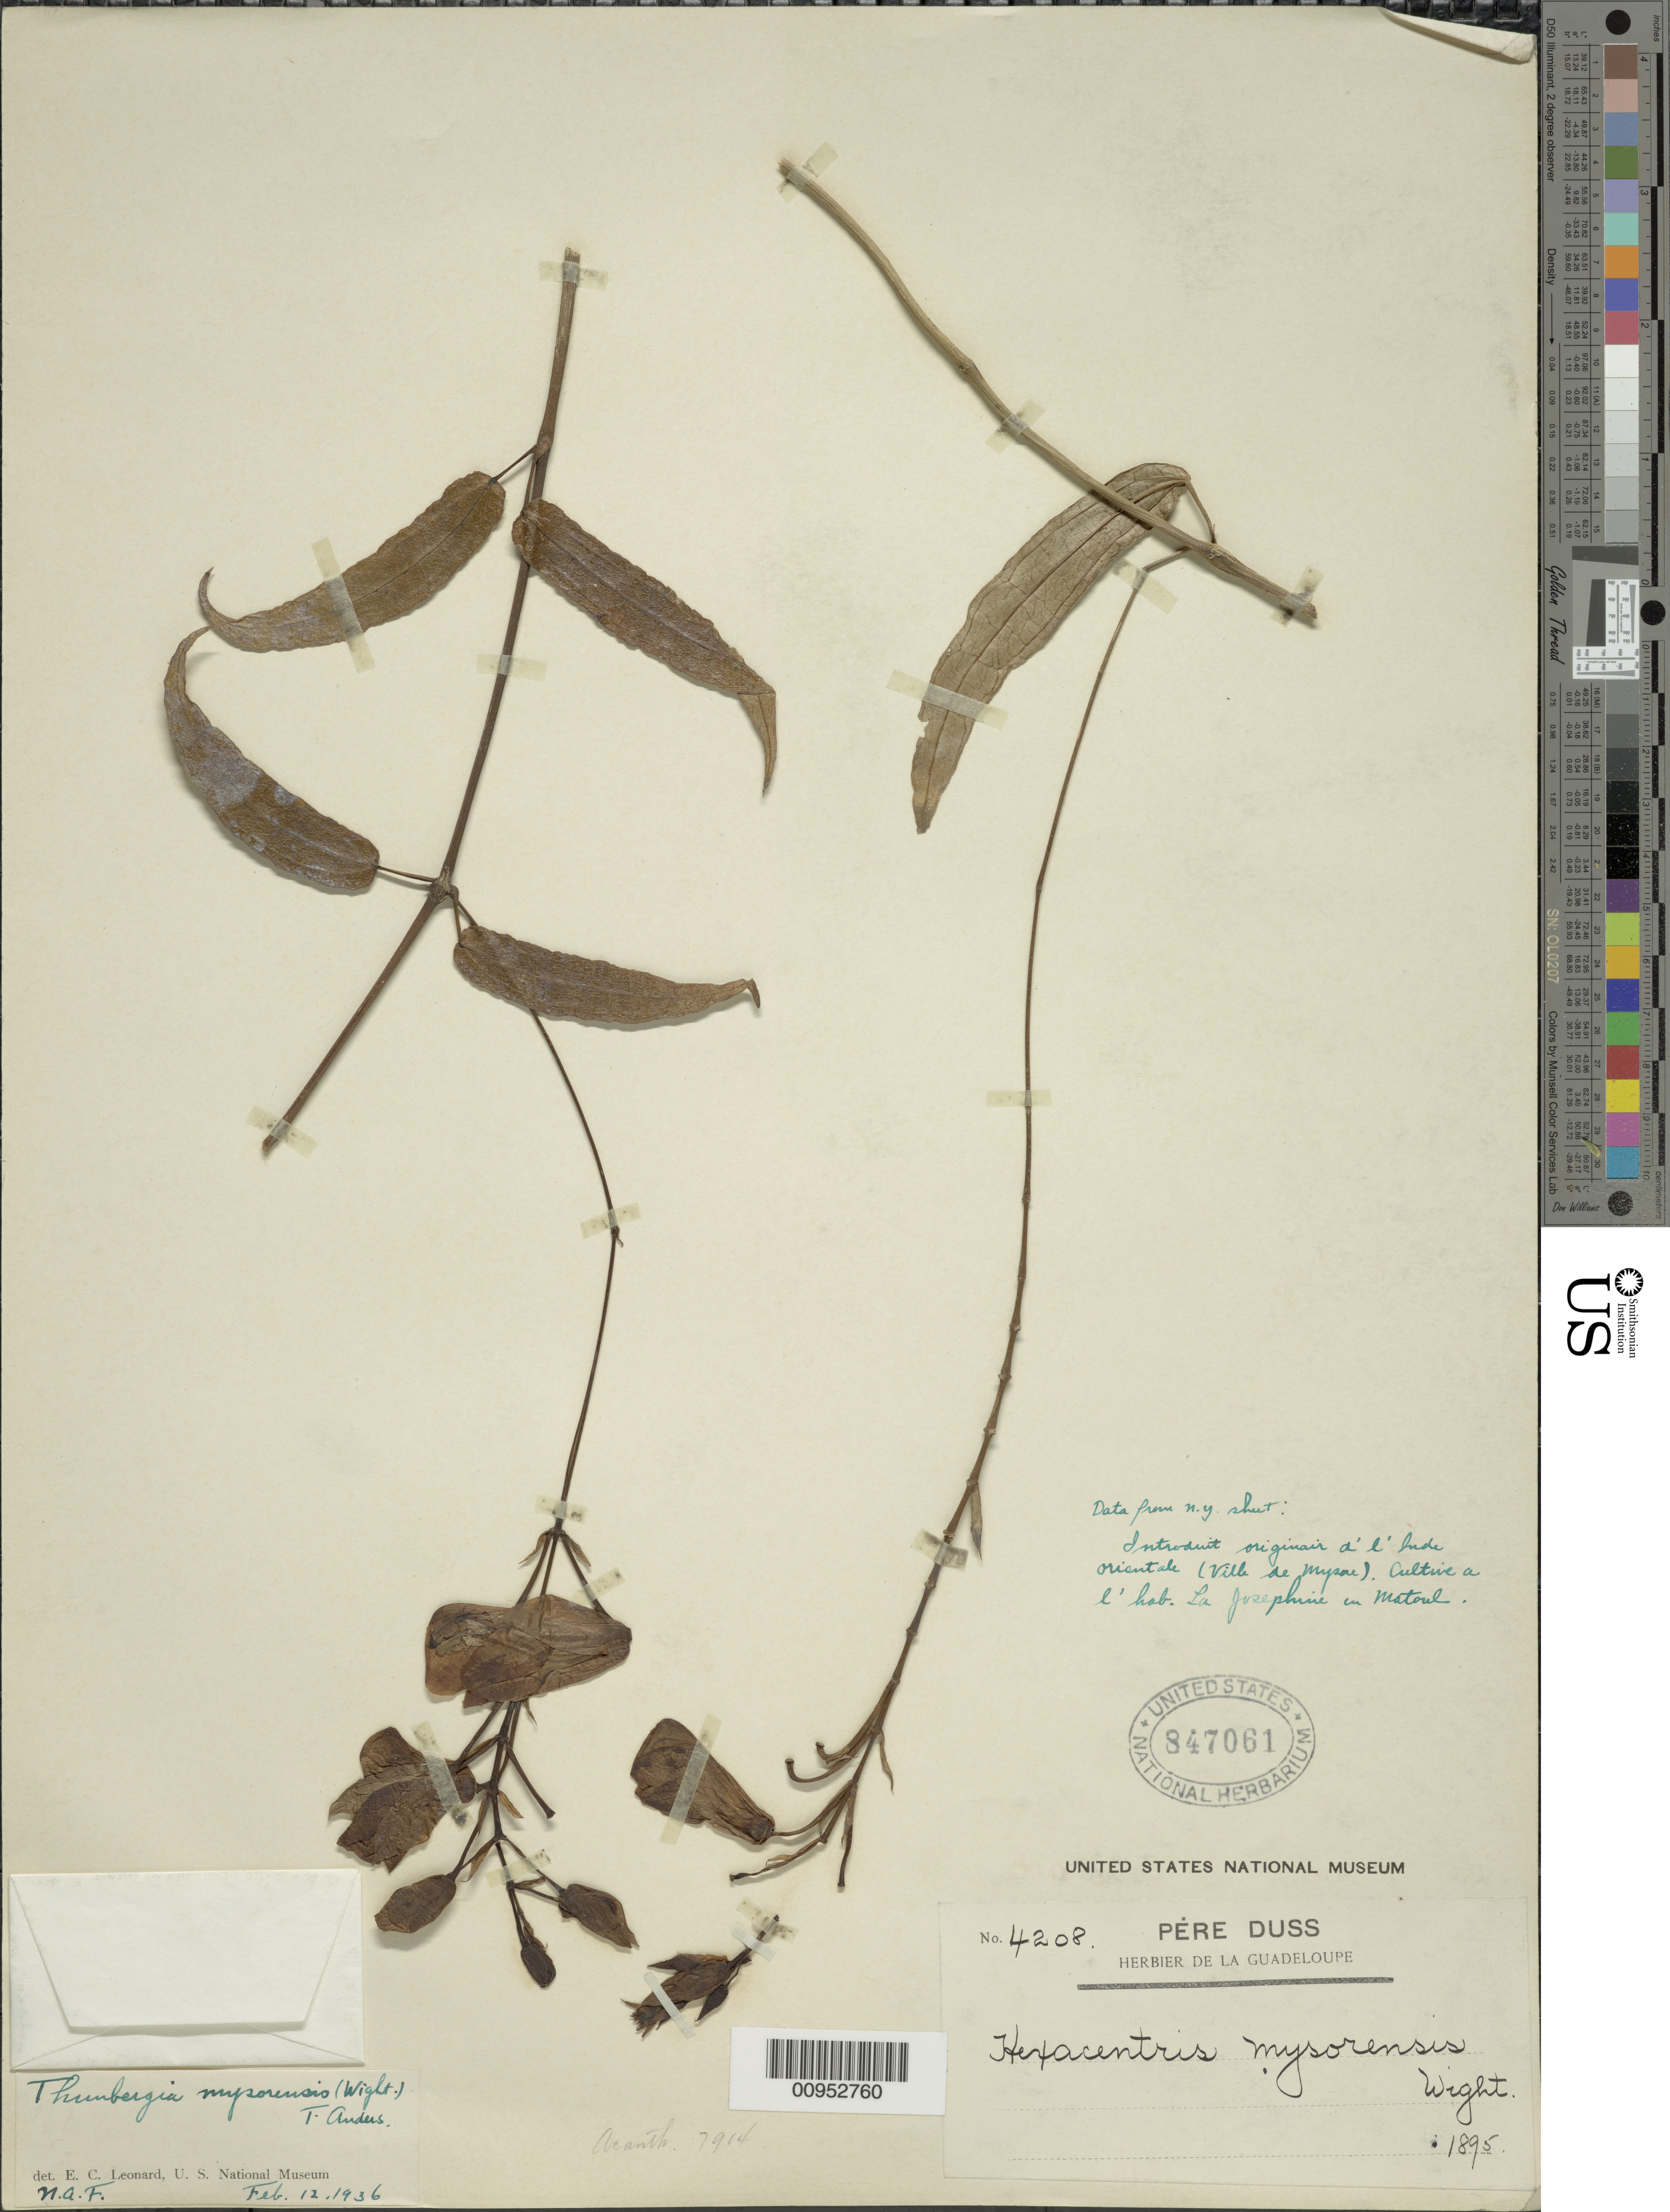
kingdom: Plantae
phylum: Tracheophyta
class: Magnoliopsida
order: Lamiales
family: Acanthaceae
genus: Thunbergia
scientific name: Thunbergia mysorensis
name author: (Wight) T. Anderson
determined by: Leonard, Emery C., (US)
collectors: Père Duss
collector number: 4208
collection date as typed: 1895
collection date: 1895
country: Guadeloupe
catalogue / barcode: US 847061